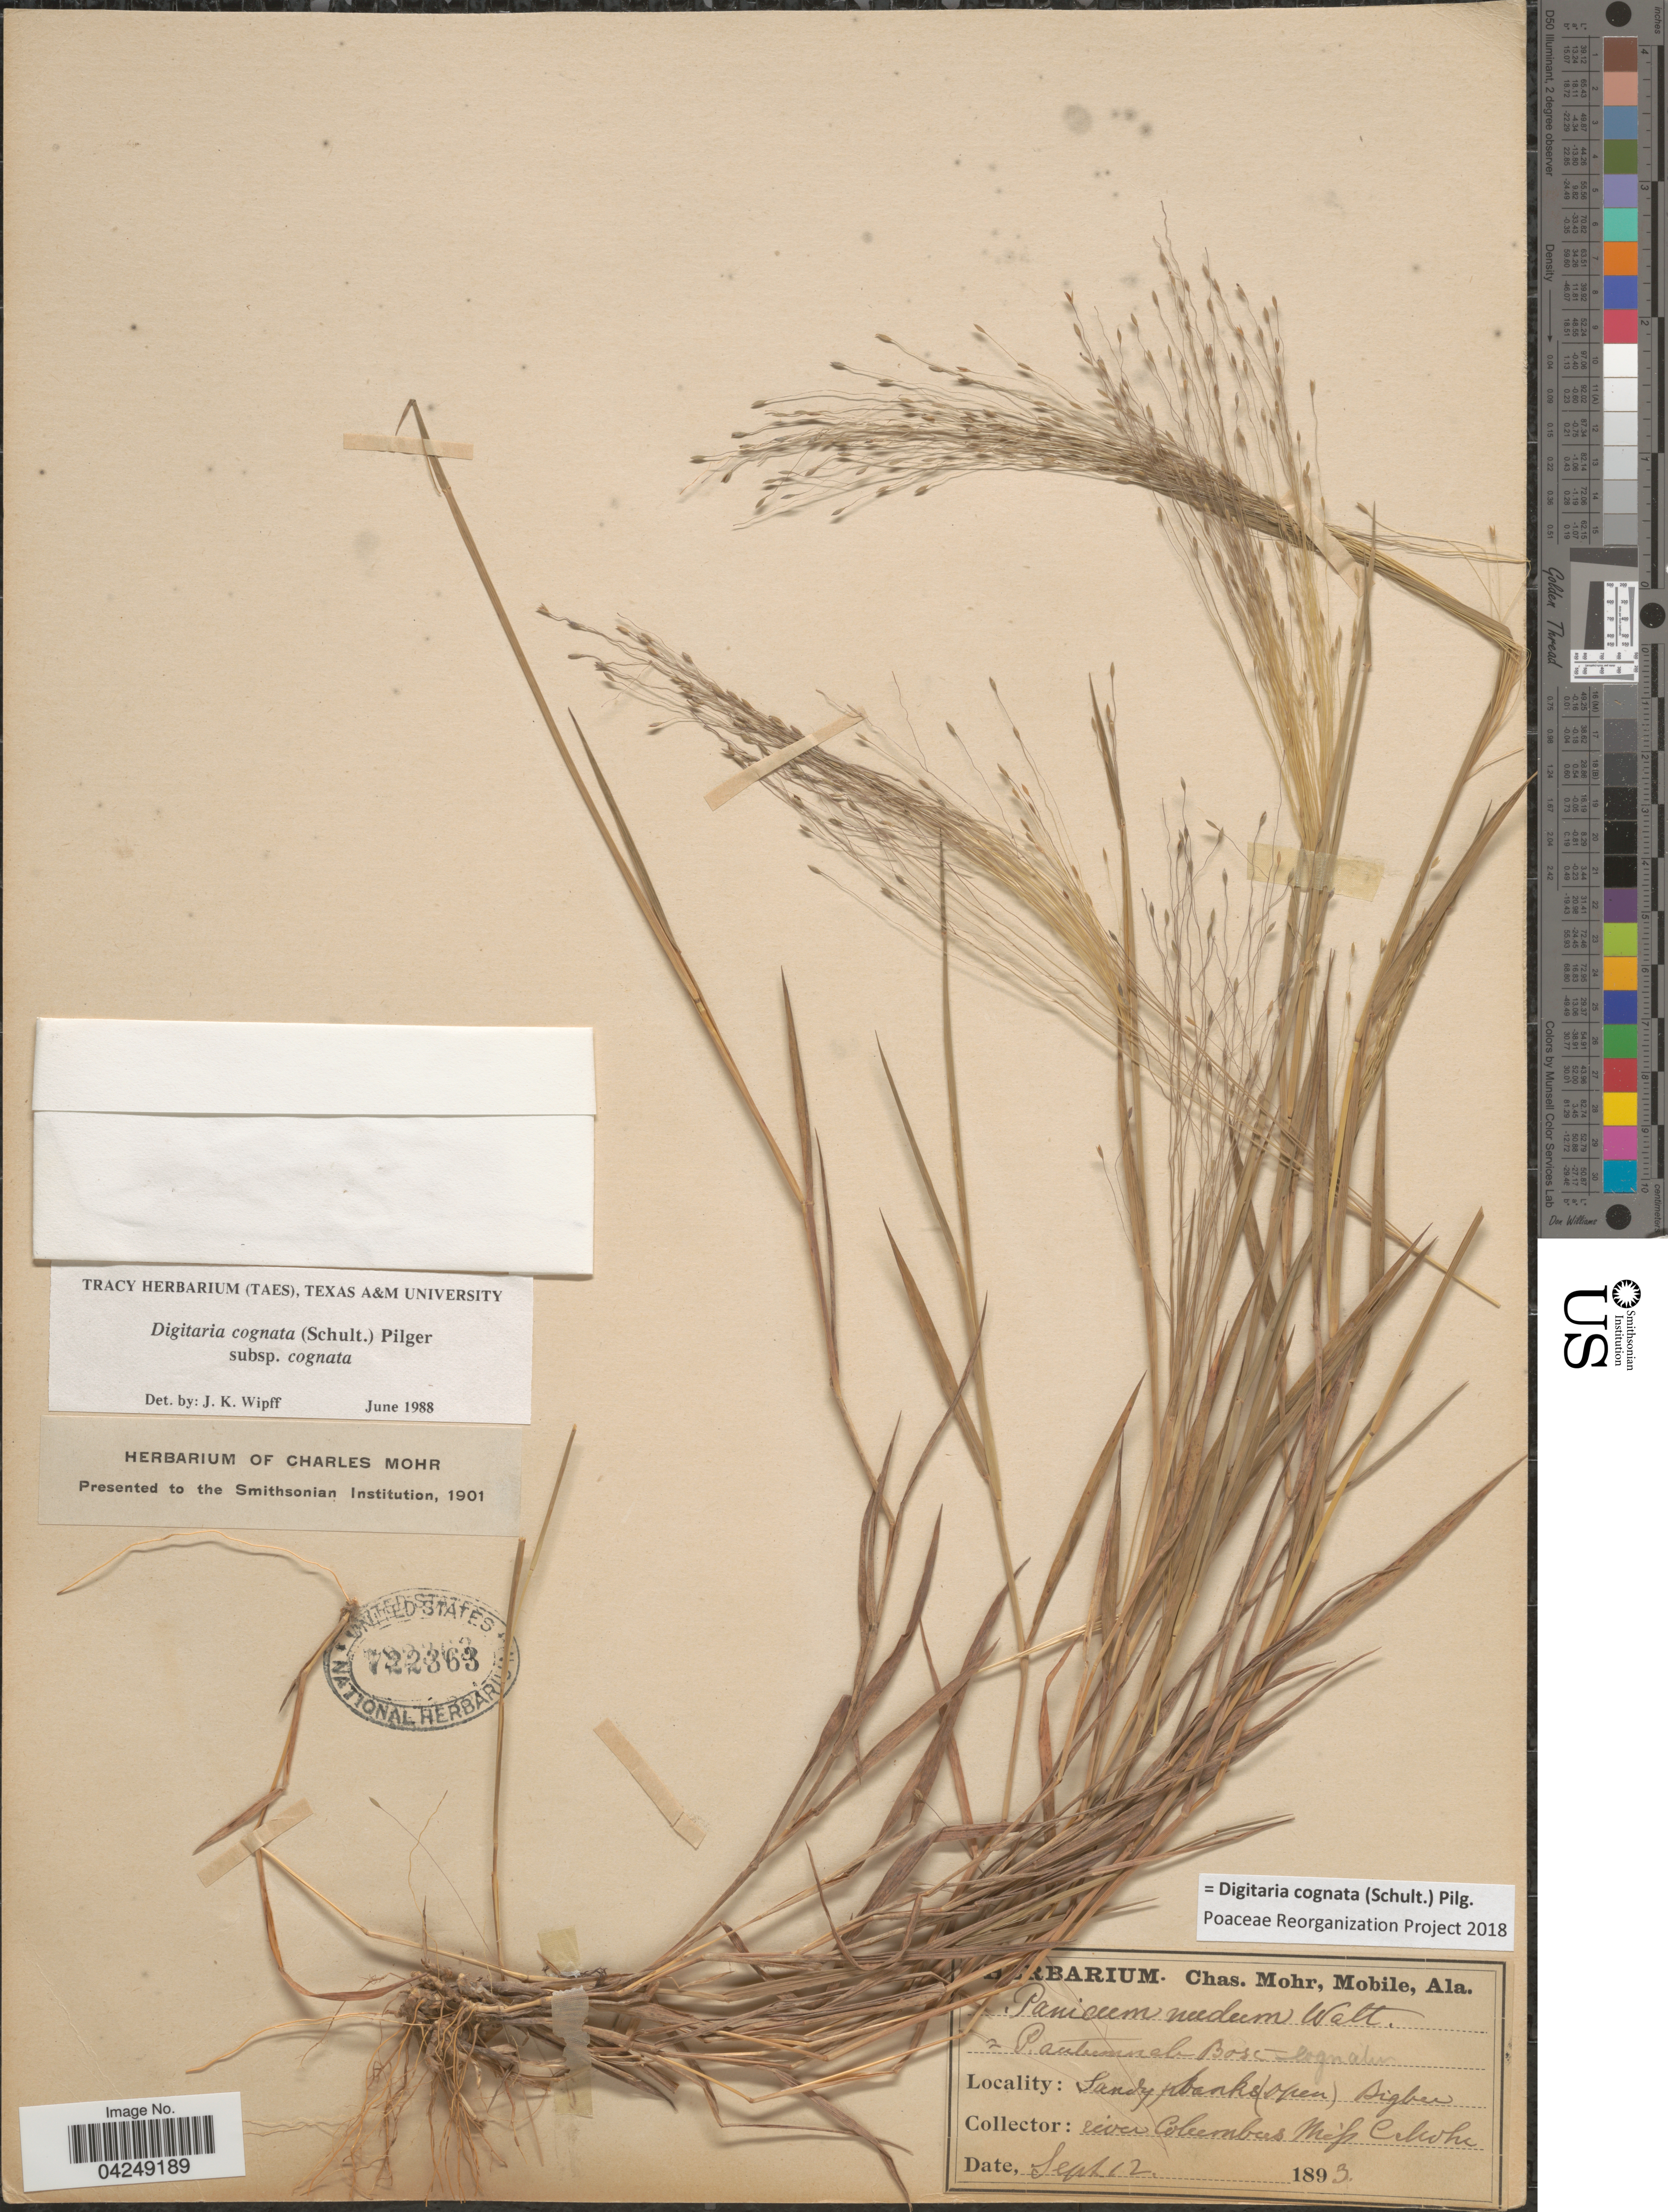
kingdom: Plantae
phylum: Tracheophyta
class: Liliopsida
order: Poales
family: Poaceae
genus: Digitaria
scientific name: Digitaria cognata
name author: (Scult.) Pilg.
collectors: C. T. Mohr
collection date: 1893-09-12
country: United States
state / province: Mississippi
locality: Sandy banks (open) Bigben river. Columbus.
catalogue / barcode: US 722363